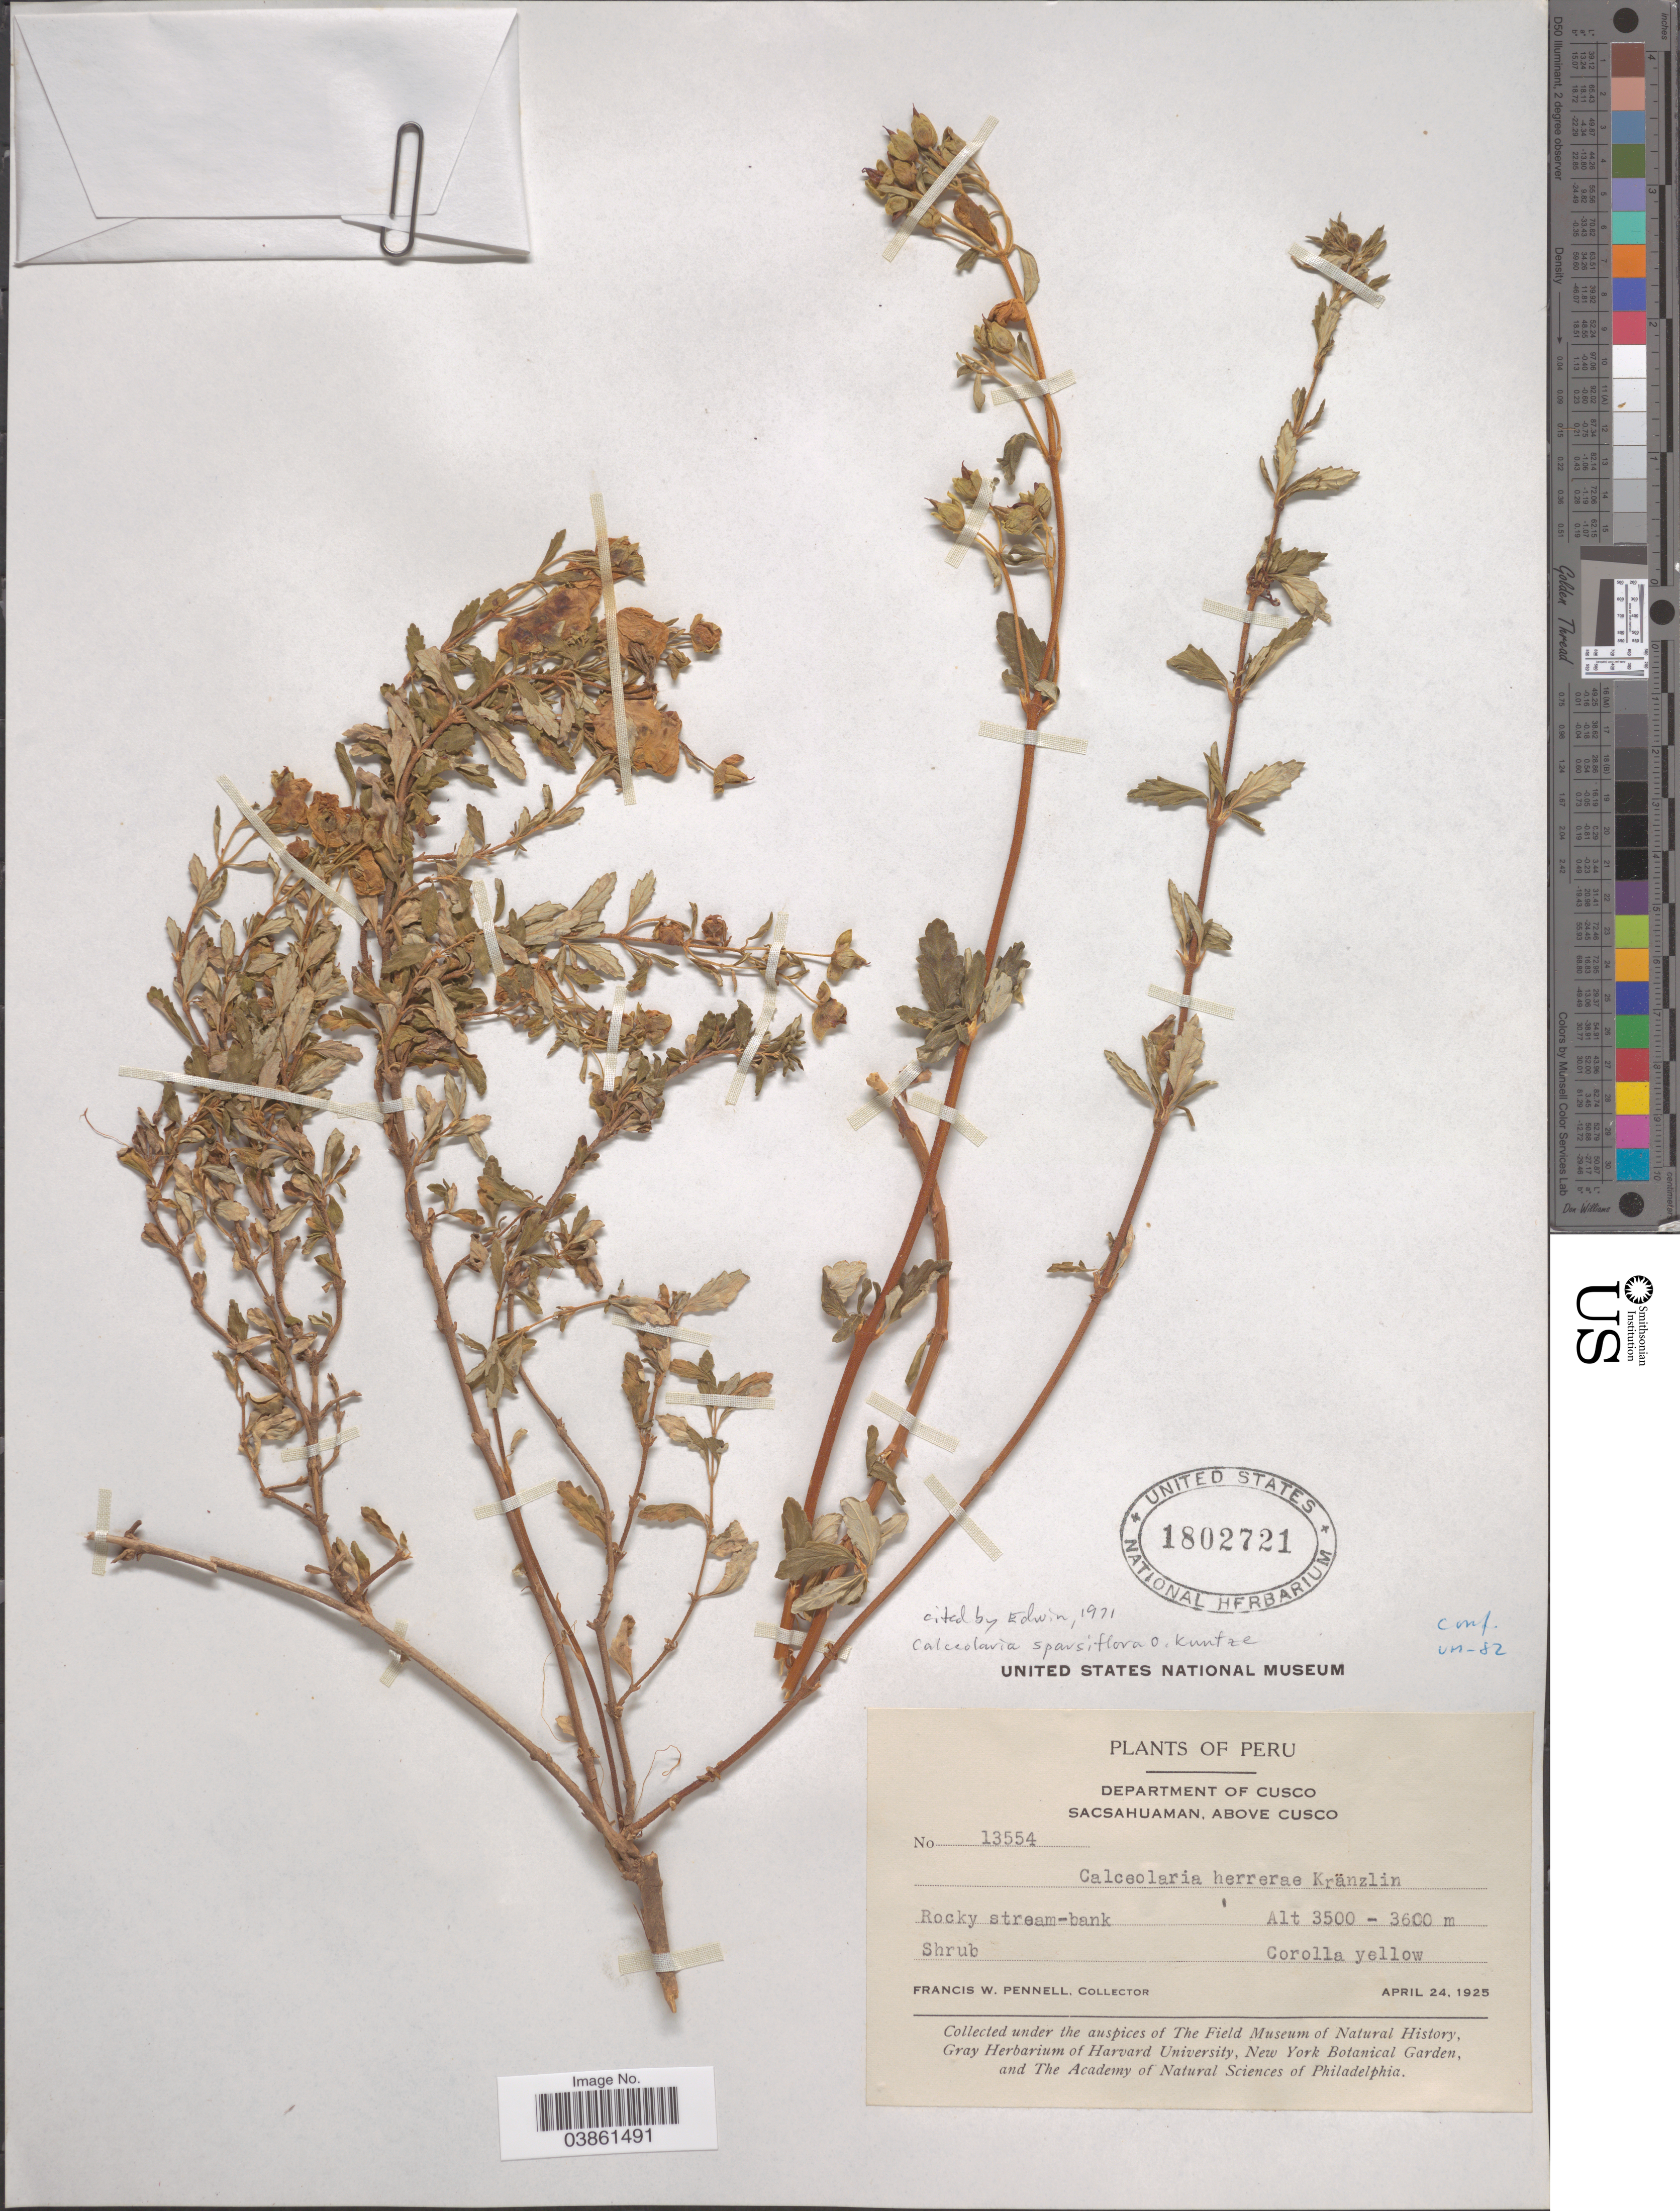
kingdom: Plantae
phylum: Tracheophyta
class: Magnoliopsida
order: Lamiales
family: Calceolariaceae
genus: Calceolaria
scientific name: Calceolaria sparsiflora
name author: Kuntze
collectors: F. W. Pennell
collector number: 13554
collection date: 1925-04-24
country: Peru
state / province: Cusco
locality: Department of Cusco. Sacsahuaman, above Cusco.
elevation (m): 3500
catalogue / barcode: US 1802721